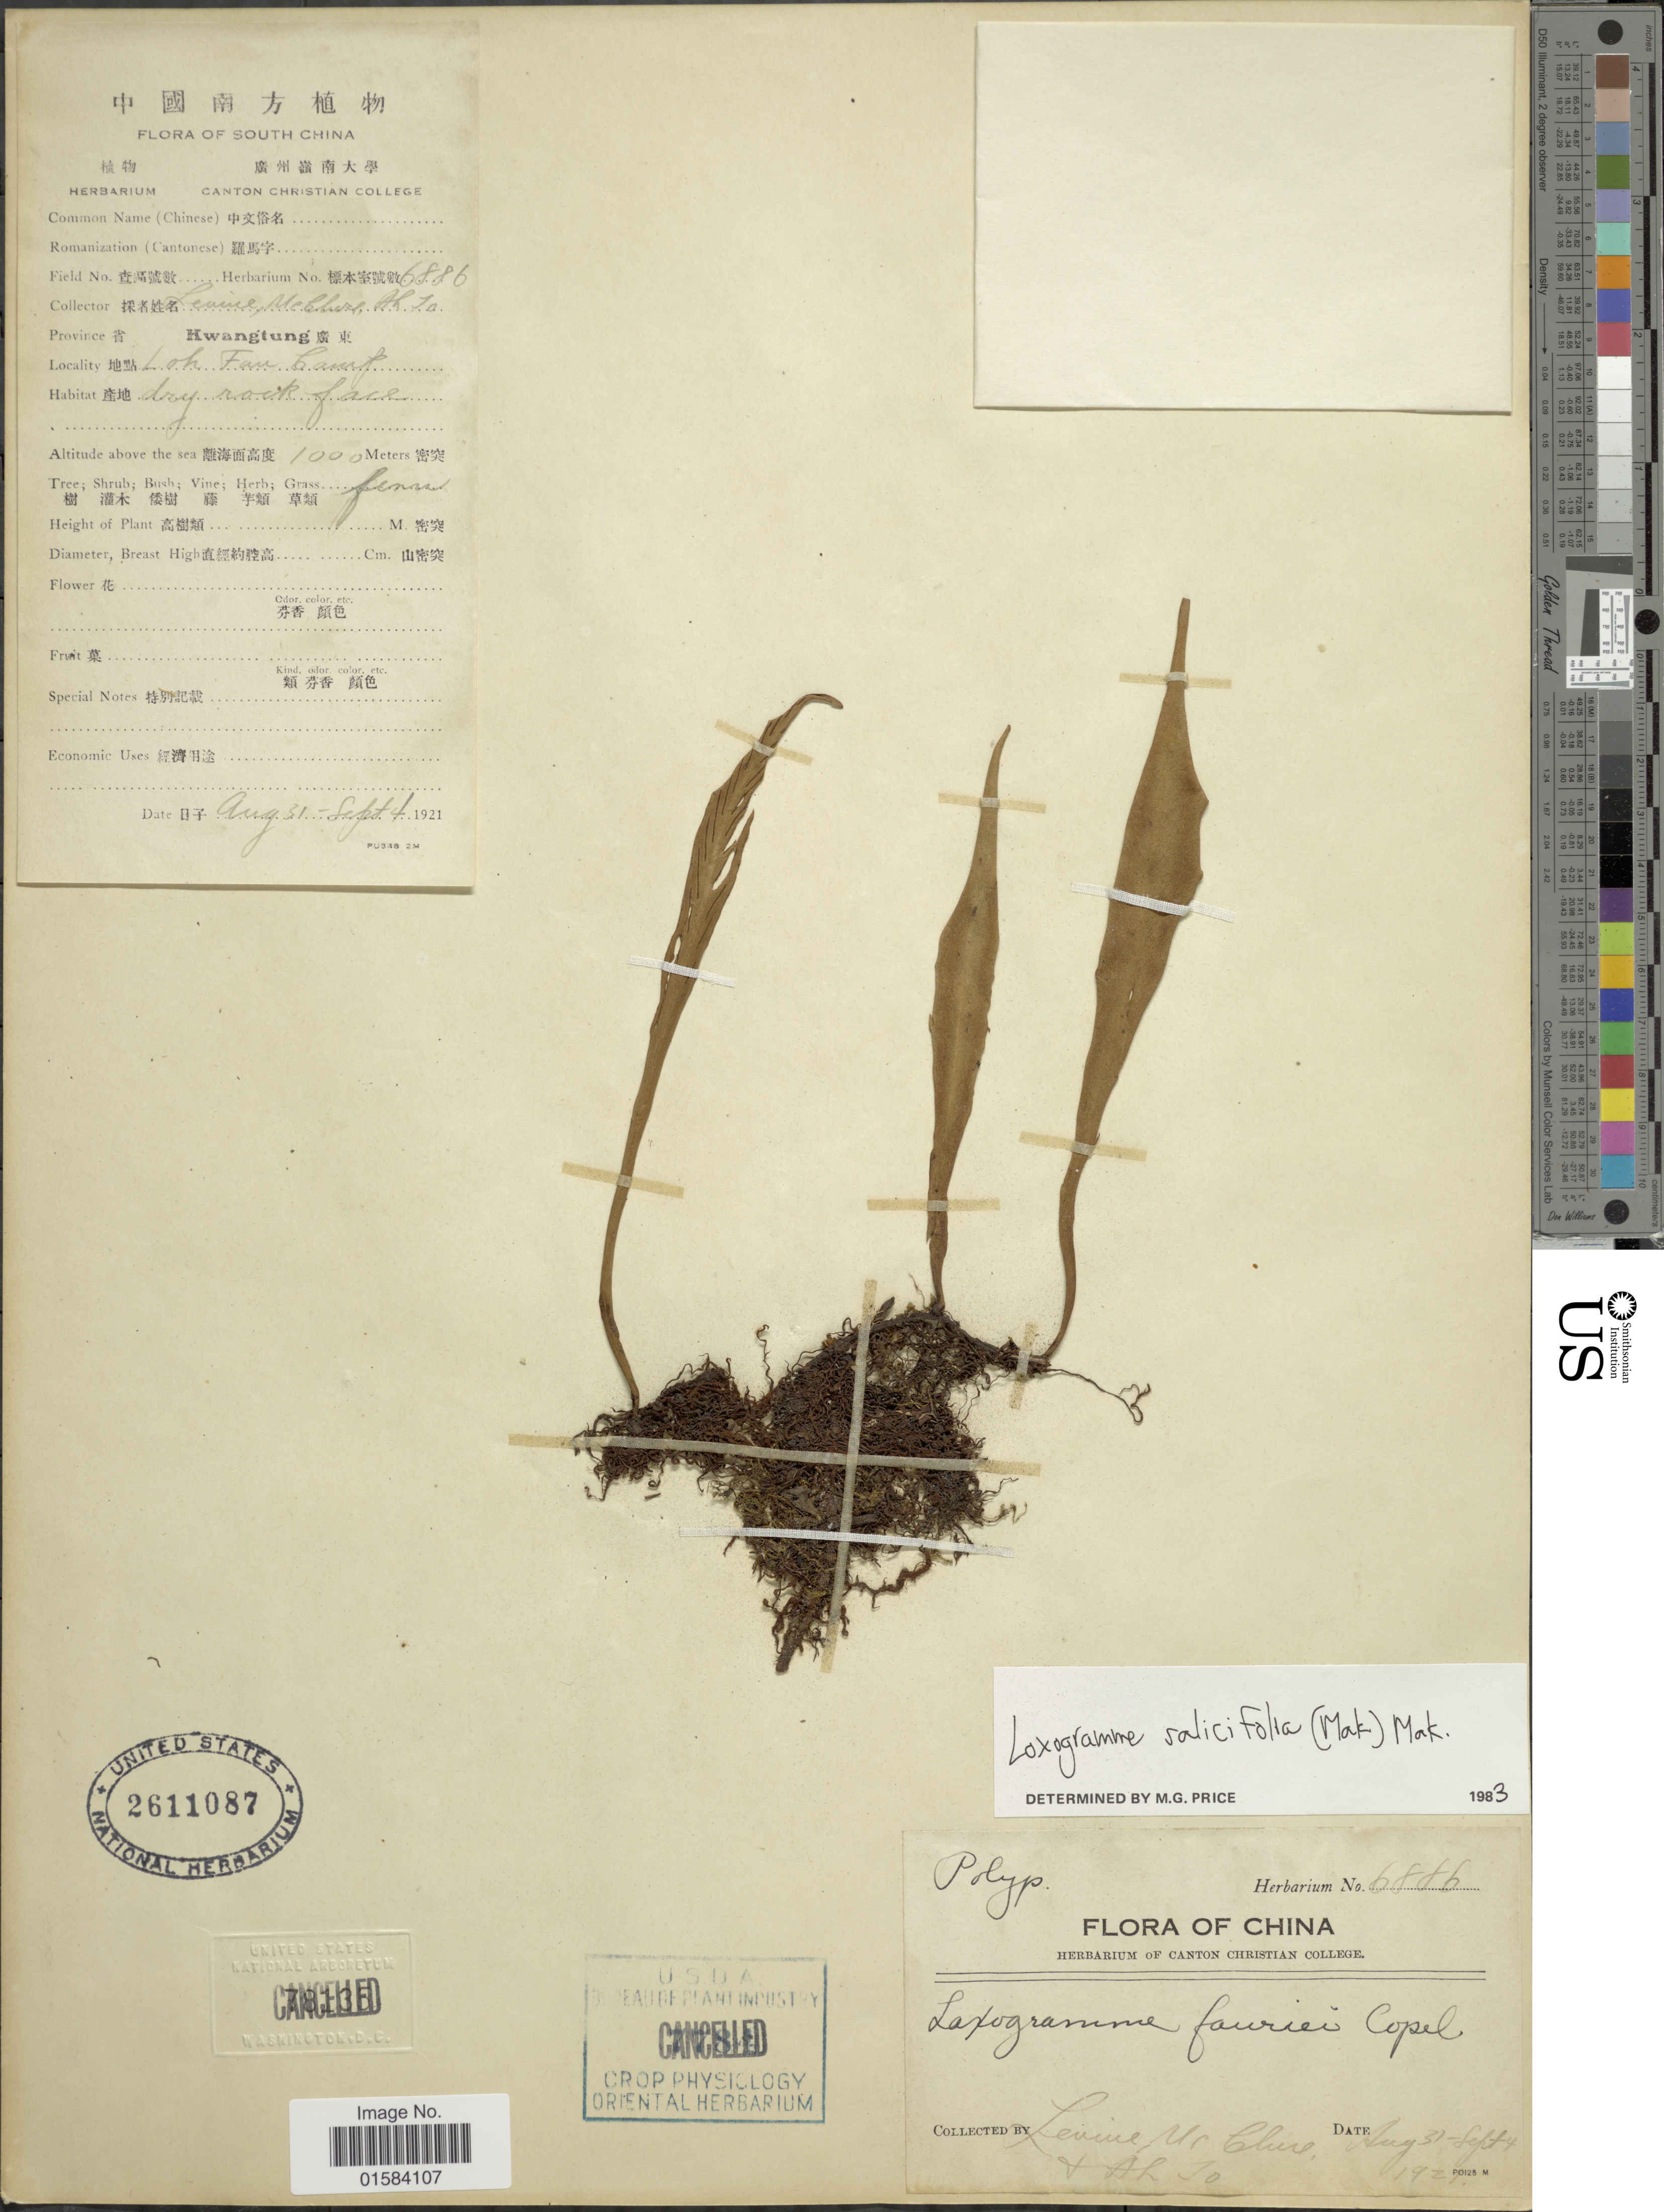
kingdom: Plantae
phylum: Tracheophyta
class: Polypodiopsida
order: Polypodiales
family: Polypodiaceae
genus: Loxogramme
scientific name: Loxogramme salicifolia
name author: (Makino) Makino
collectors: -. Levine & McClure, --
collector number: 6886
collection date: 1921-08-31/1921-09-04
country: China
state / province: Guangdong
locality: South China, Province Kwangting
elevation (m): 1000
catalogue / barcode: US 2611087